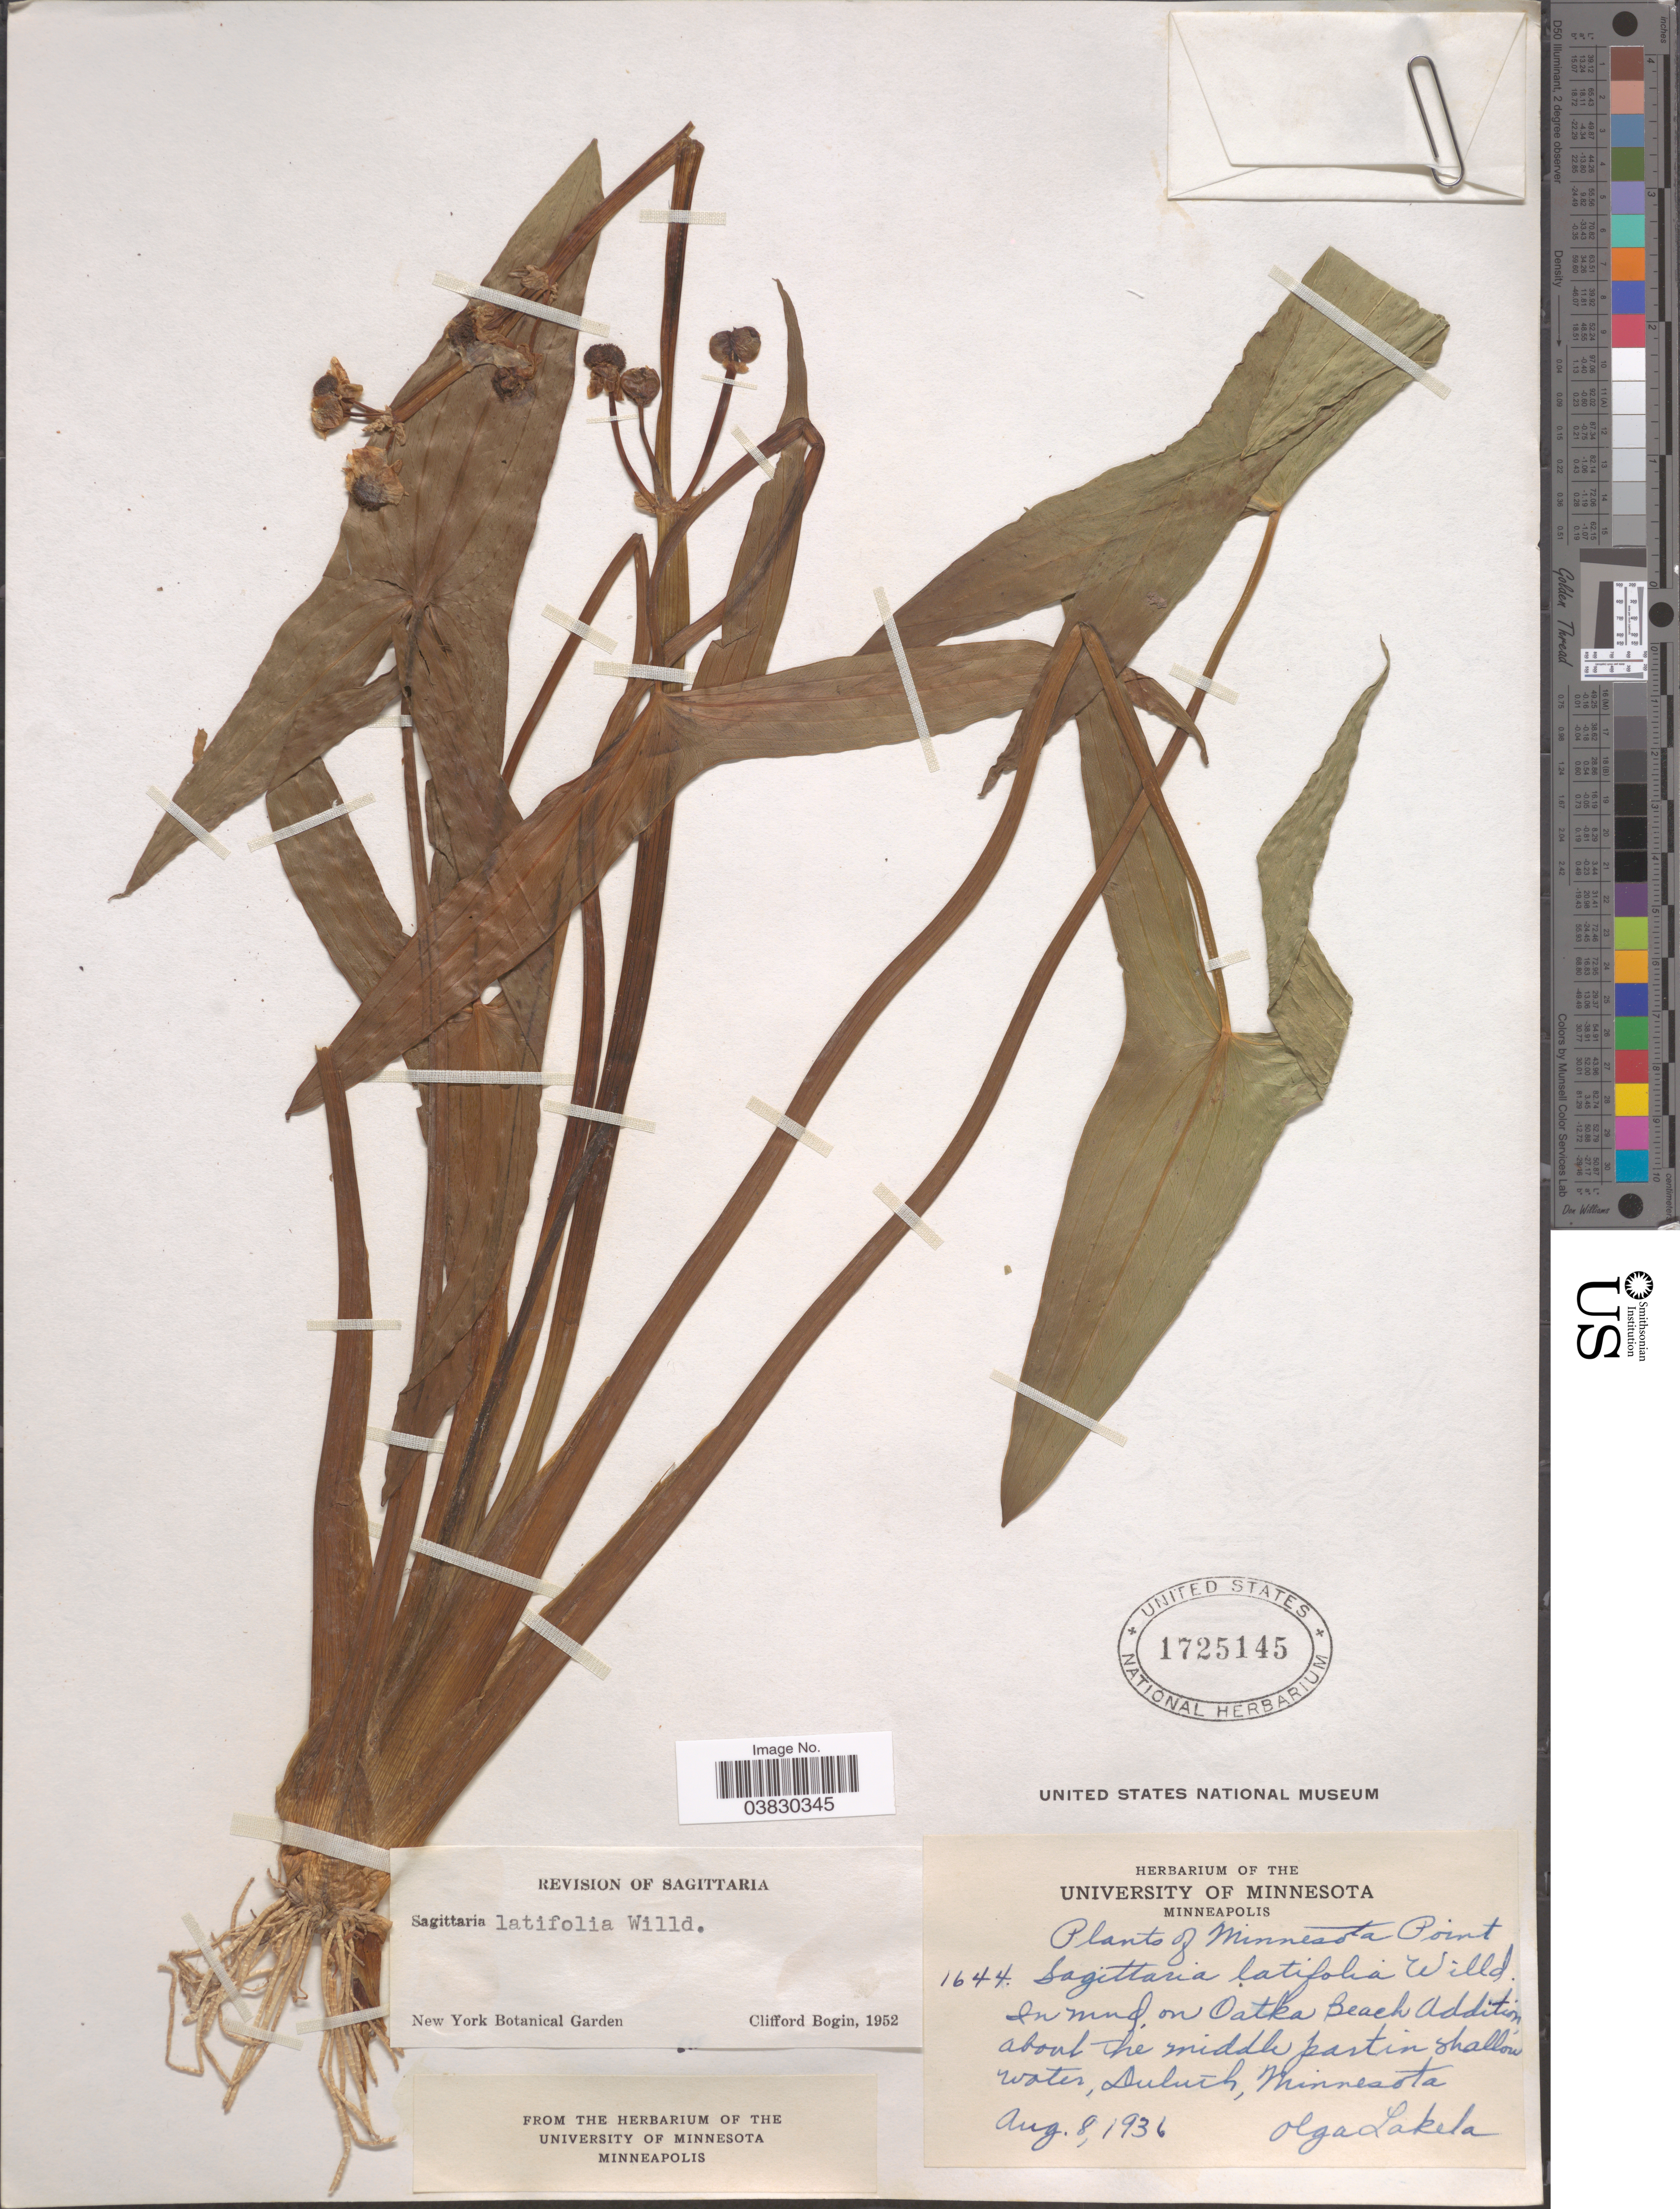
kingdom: Plantae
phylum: Tracheophyta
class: Liliopsida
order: Alismatales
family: Alismataceae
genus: Sagittaria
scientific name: Sagittaria latifolia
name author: Willd.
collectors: O. K. Lakela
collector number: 1644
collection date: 1936-08-08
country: United States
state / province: Minnesota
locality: In mud on Oatka Beach Addition about the middle part in shallow water, Duluth.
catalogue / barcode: US 1725145